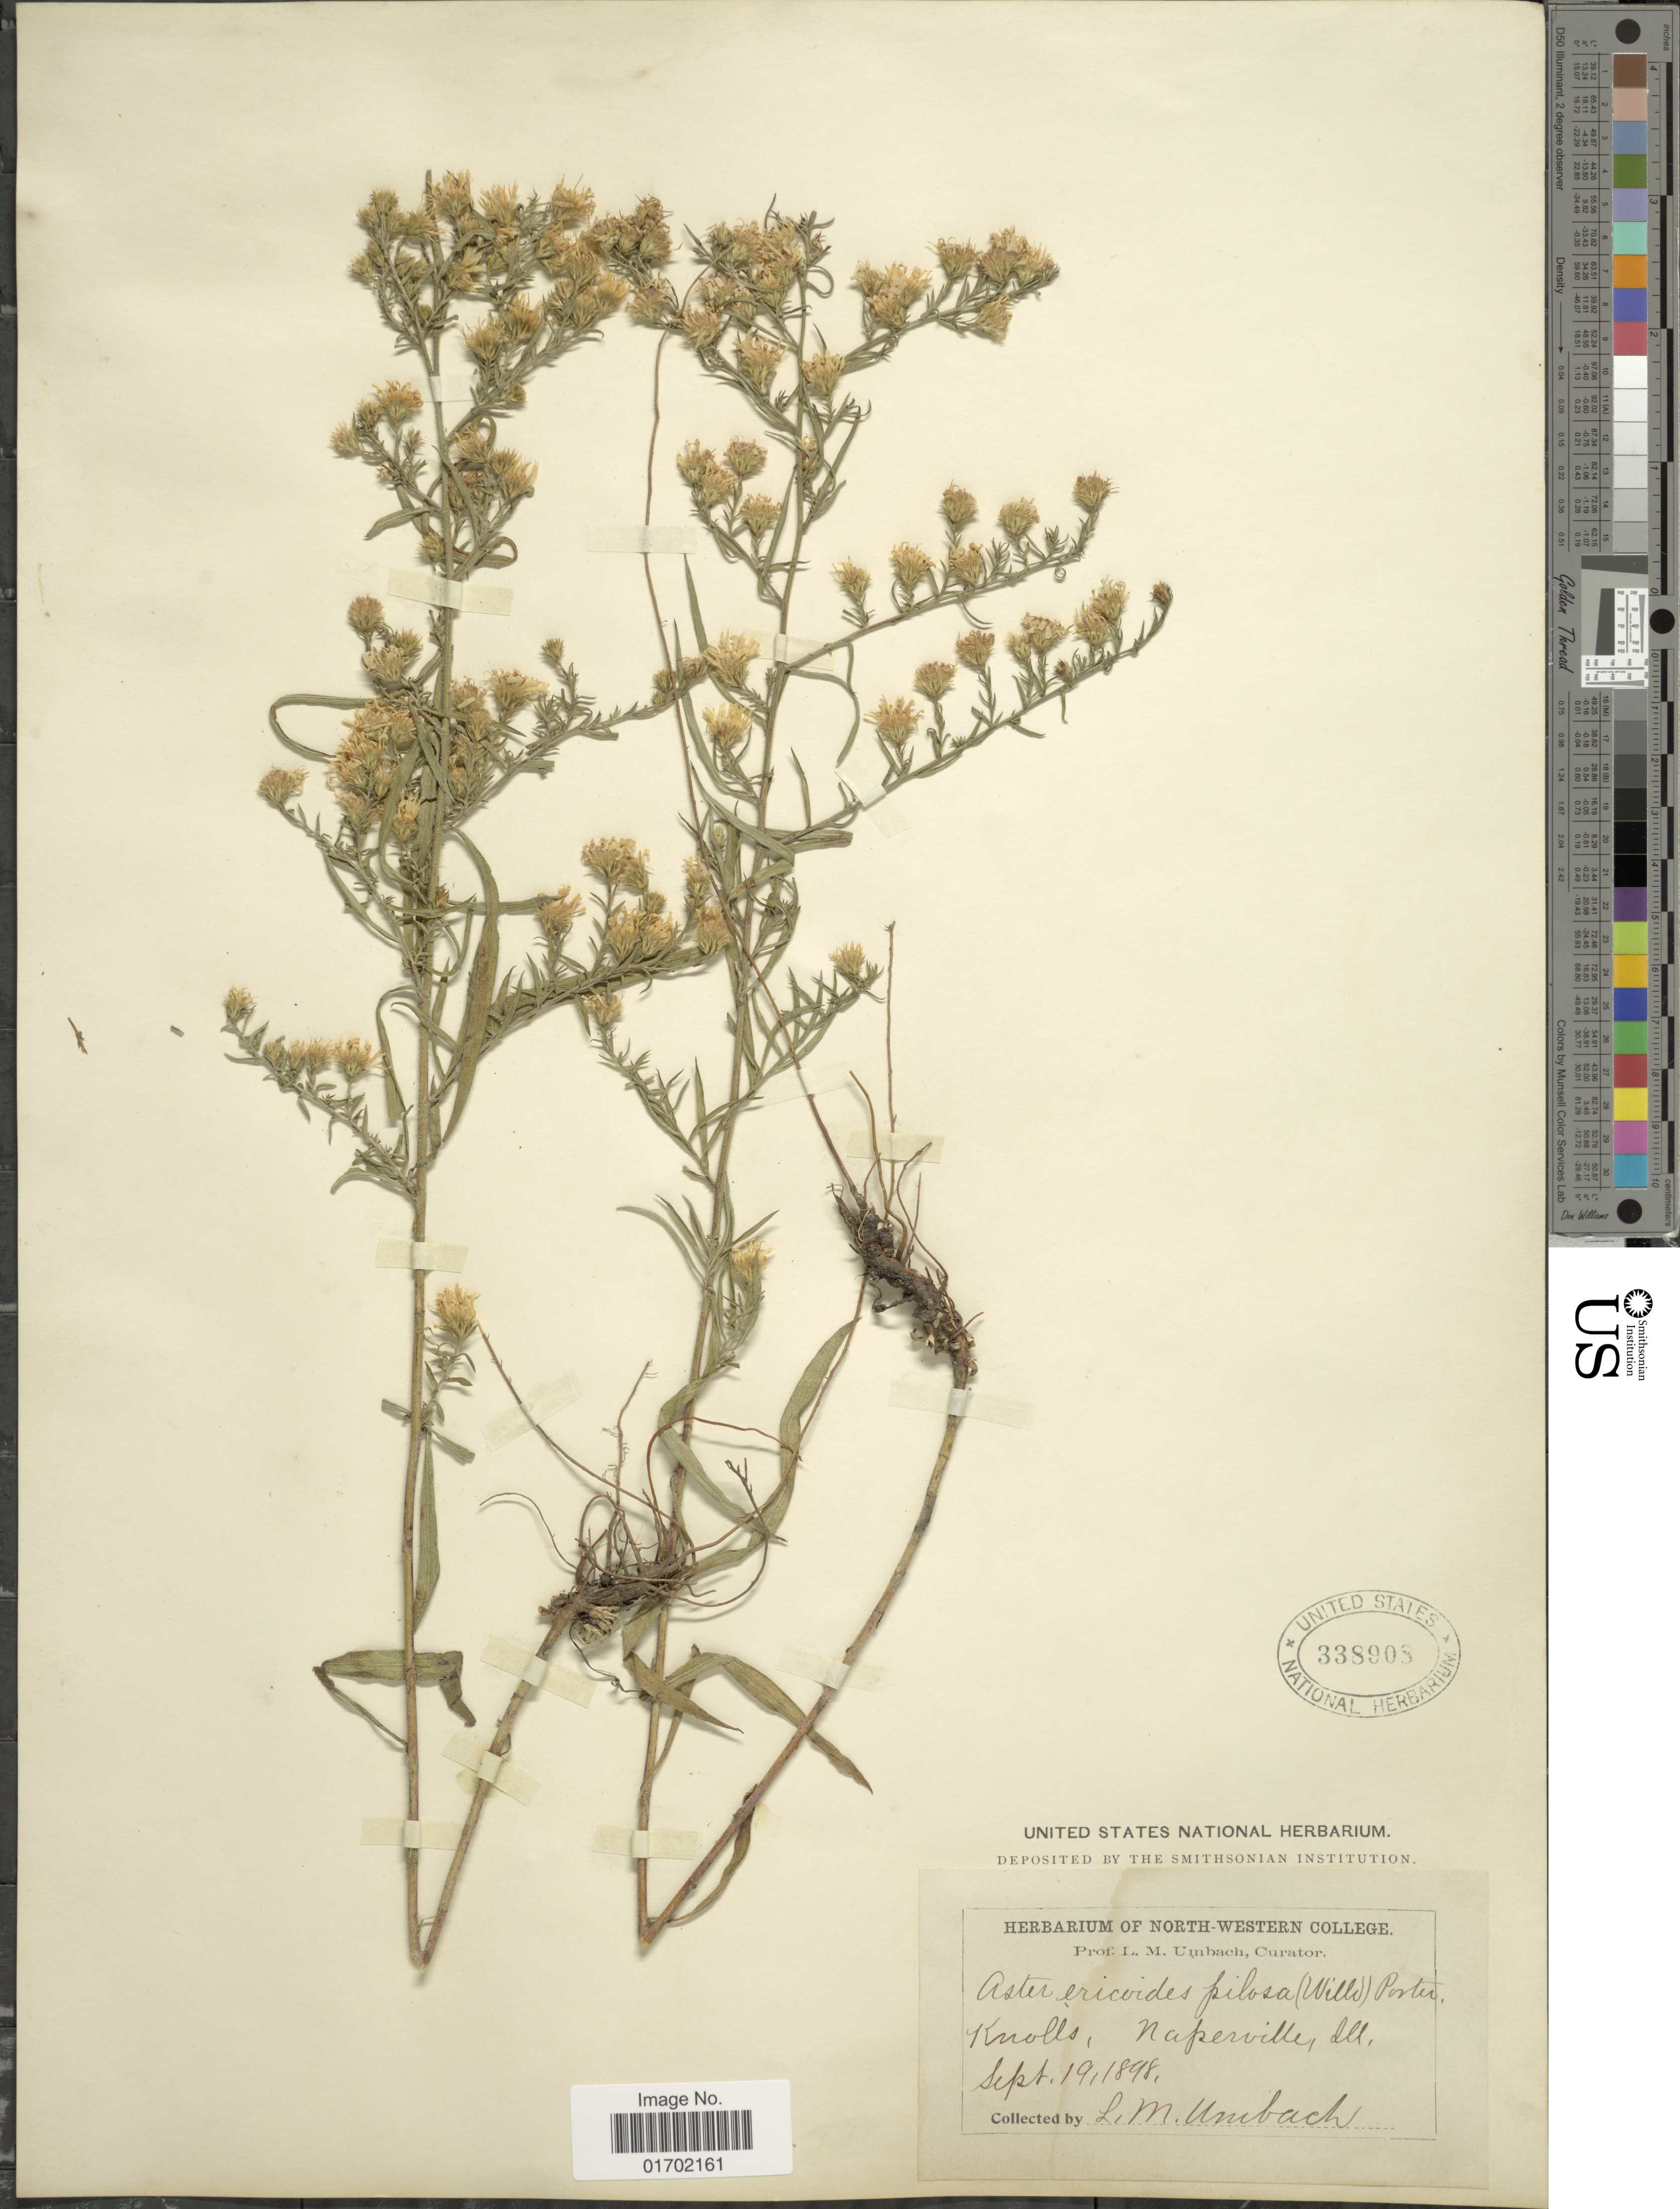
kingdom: Plantae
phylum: Tracheophyta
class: Magnoliopsida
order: Asterales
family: Asteraceae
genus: Symphyotrichum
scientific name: Symphyotrichum pilosum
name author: (Willd.) G.L. Nesom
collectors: L. M. Umbach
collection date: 1898-09-19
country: United States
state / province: Illinois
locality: Knolls, Naperville, Ill.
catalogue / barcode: US 338908